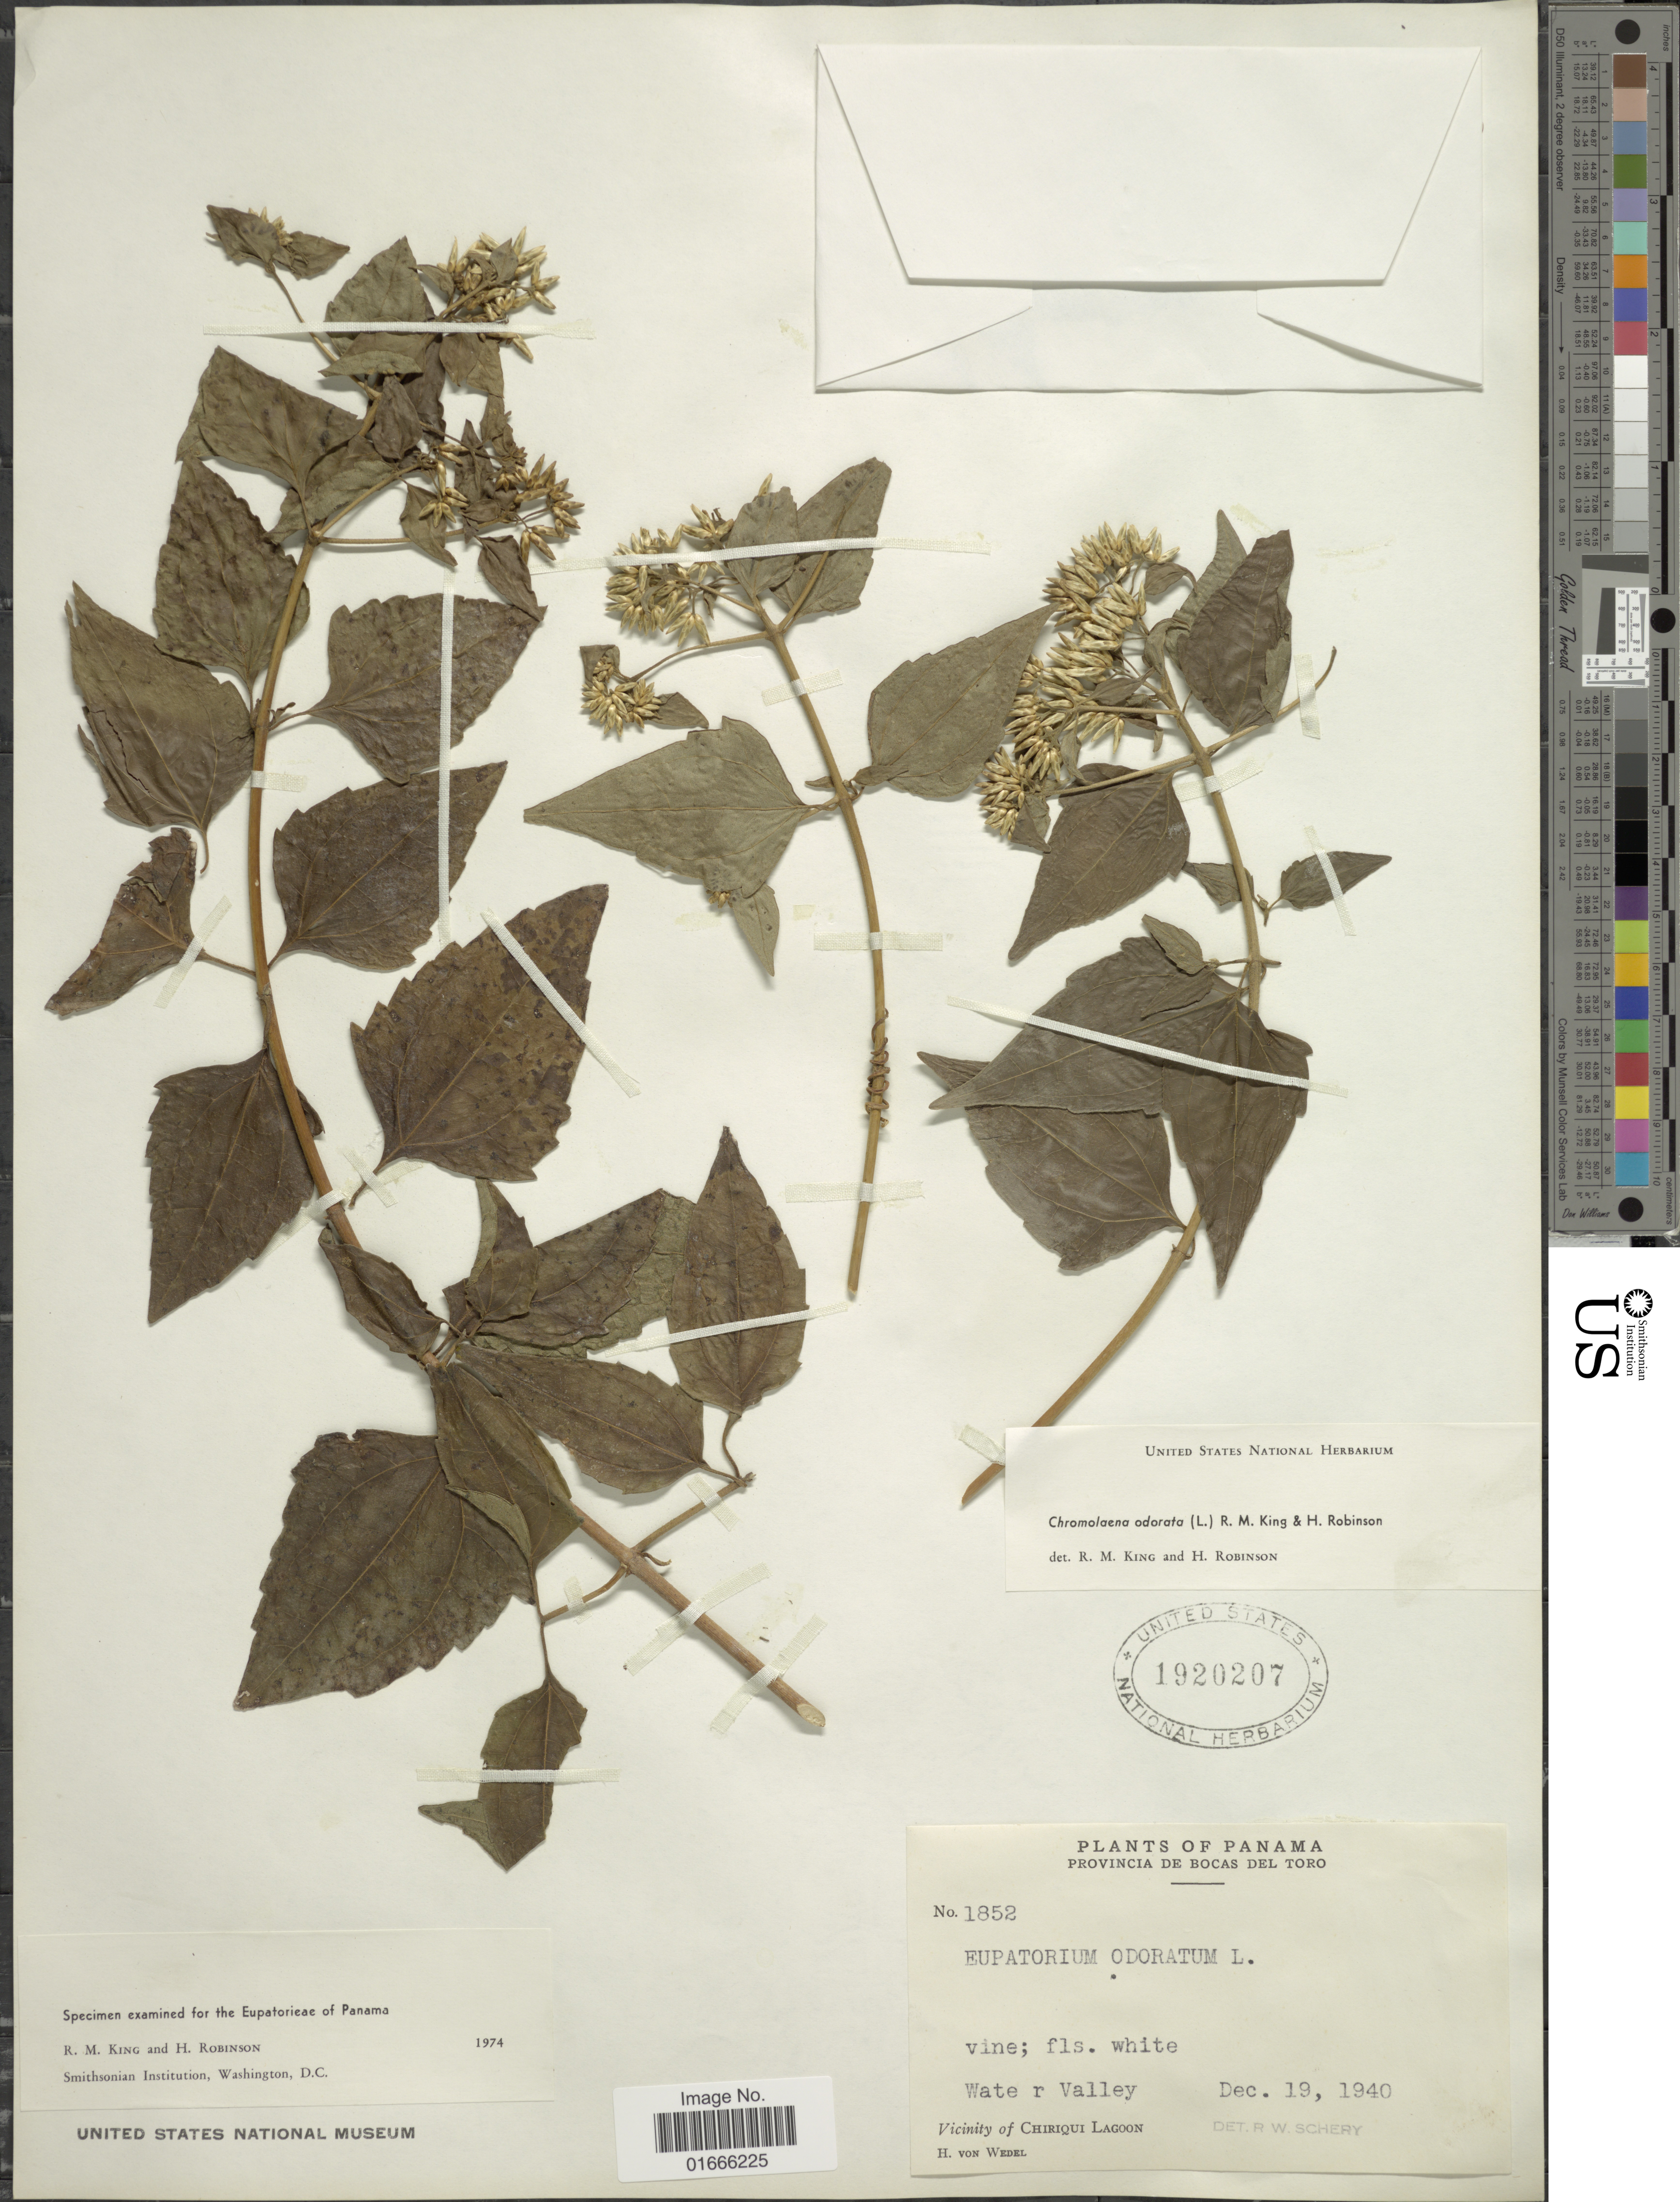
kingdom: Plantae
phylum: Tracheophyta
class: Magnoliopsida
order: Asterales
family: Asteraceae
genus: Chromolaena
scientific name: Chromolaena odorata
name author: (L.) R.M. King & H. Rob.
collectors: H. von Wedel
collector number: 1852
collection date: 1940-12-19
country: Panama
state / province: Bocas del Toro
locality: Water Valley, Vicinity of Chriqui Lagoon.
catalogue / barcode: US 1920207